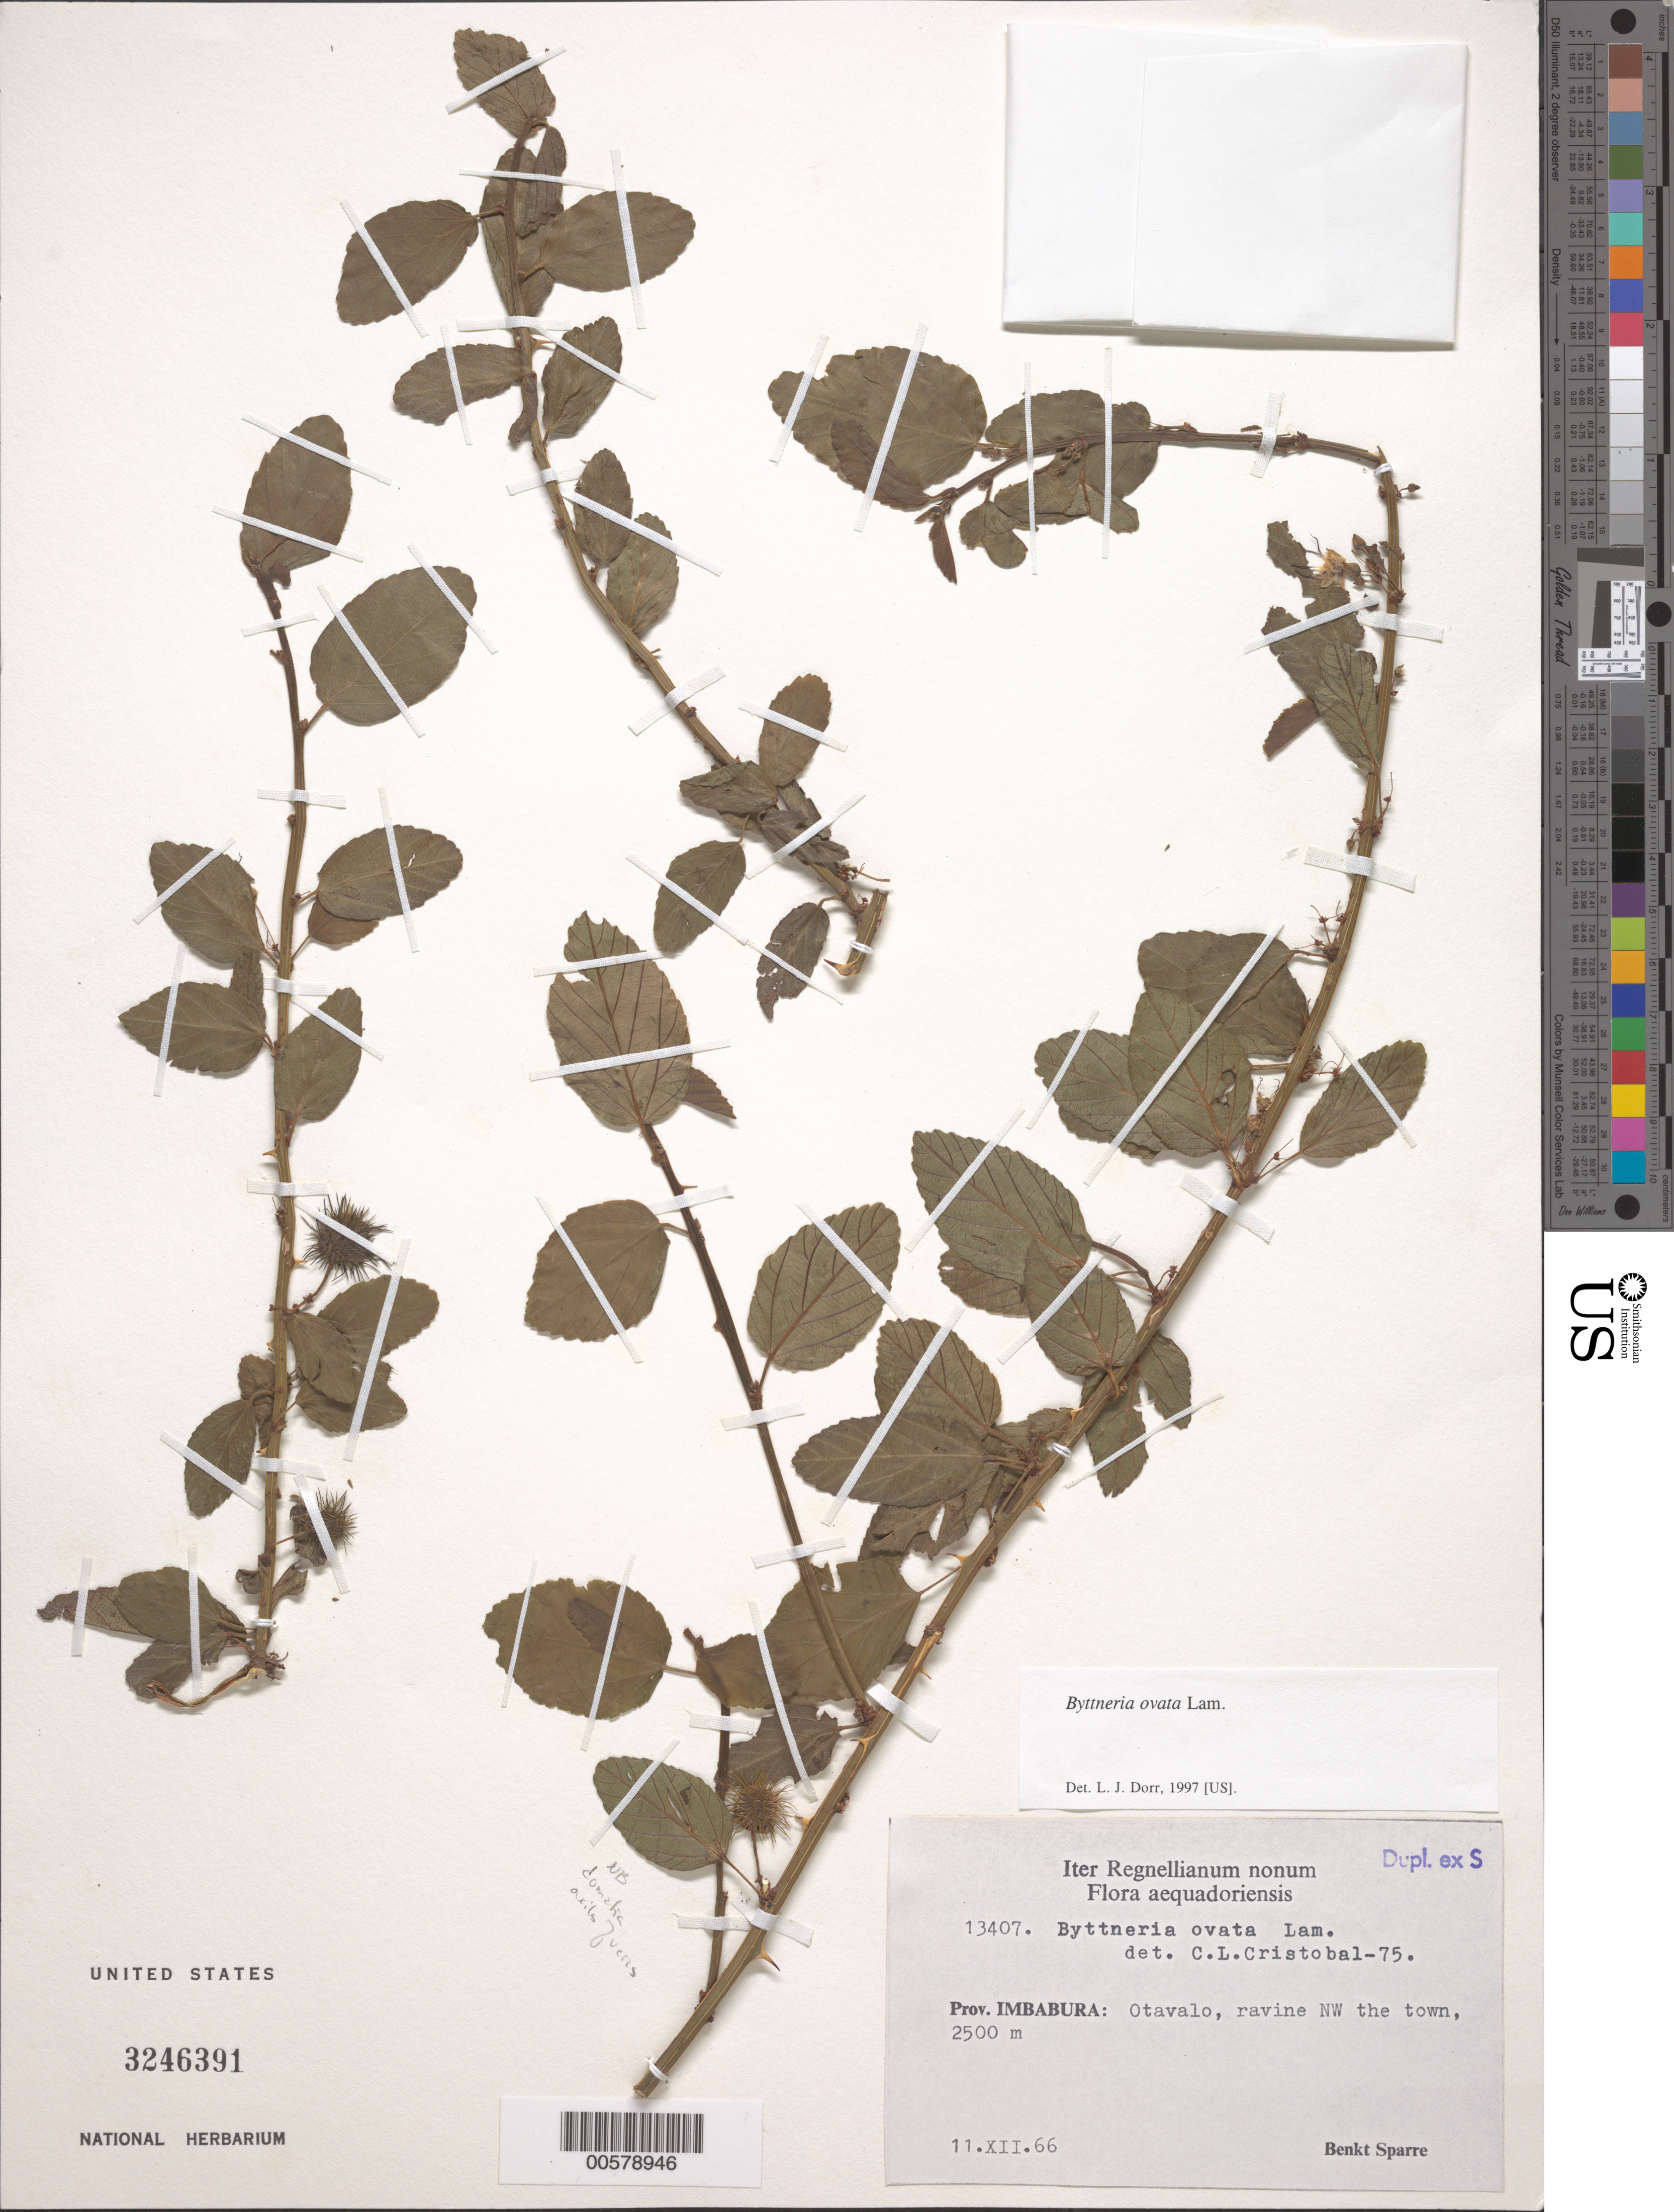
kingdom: Plantae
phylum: Tracheophyta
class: Magnoliopsida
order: Malvales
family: Malvaceae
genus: Byttneria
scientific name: Byttneria ovata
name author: Lam.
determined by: Cristóbal, C. L.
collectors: B. Sparre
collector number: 13407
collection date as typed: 11 Dec 1966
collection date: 1966-12-11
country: Ecuador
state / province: Imbabura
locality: Otavalo, ravine NW of the town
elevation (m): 2500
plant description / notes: S, US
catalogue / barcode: US 3246391